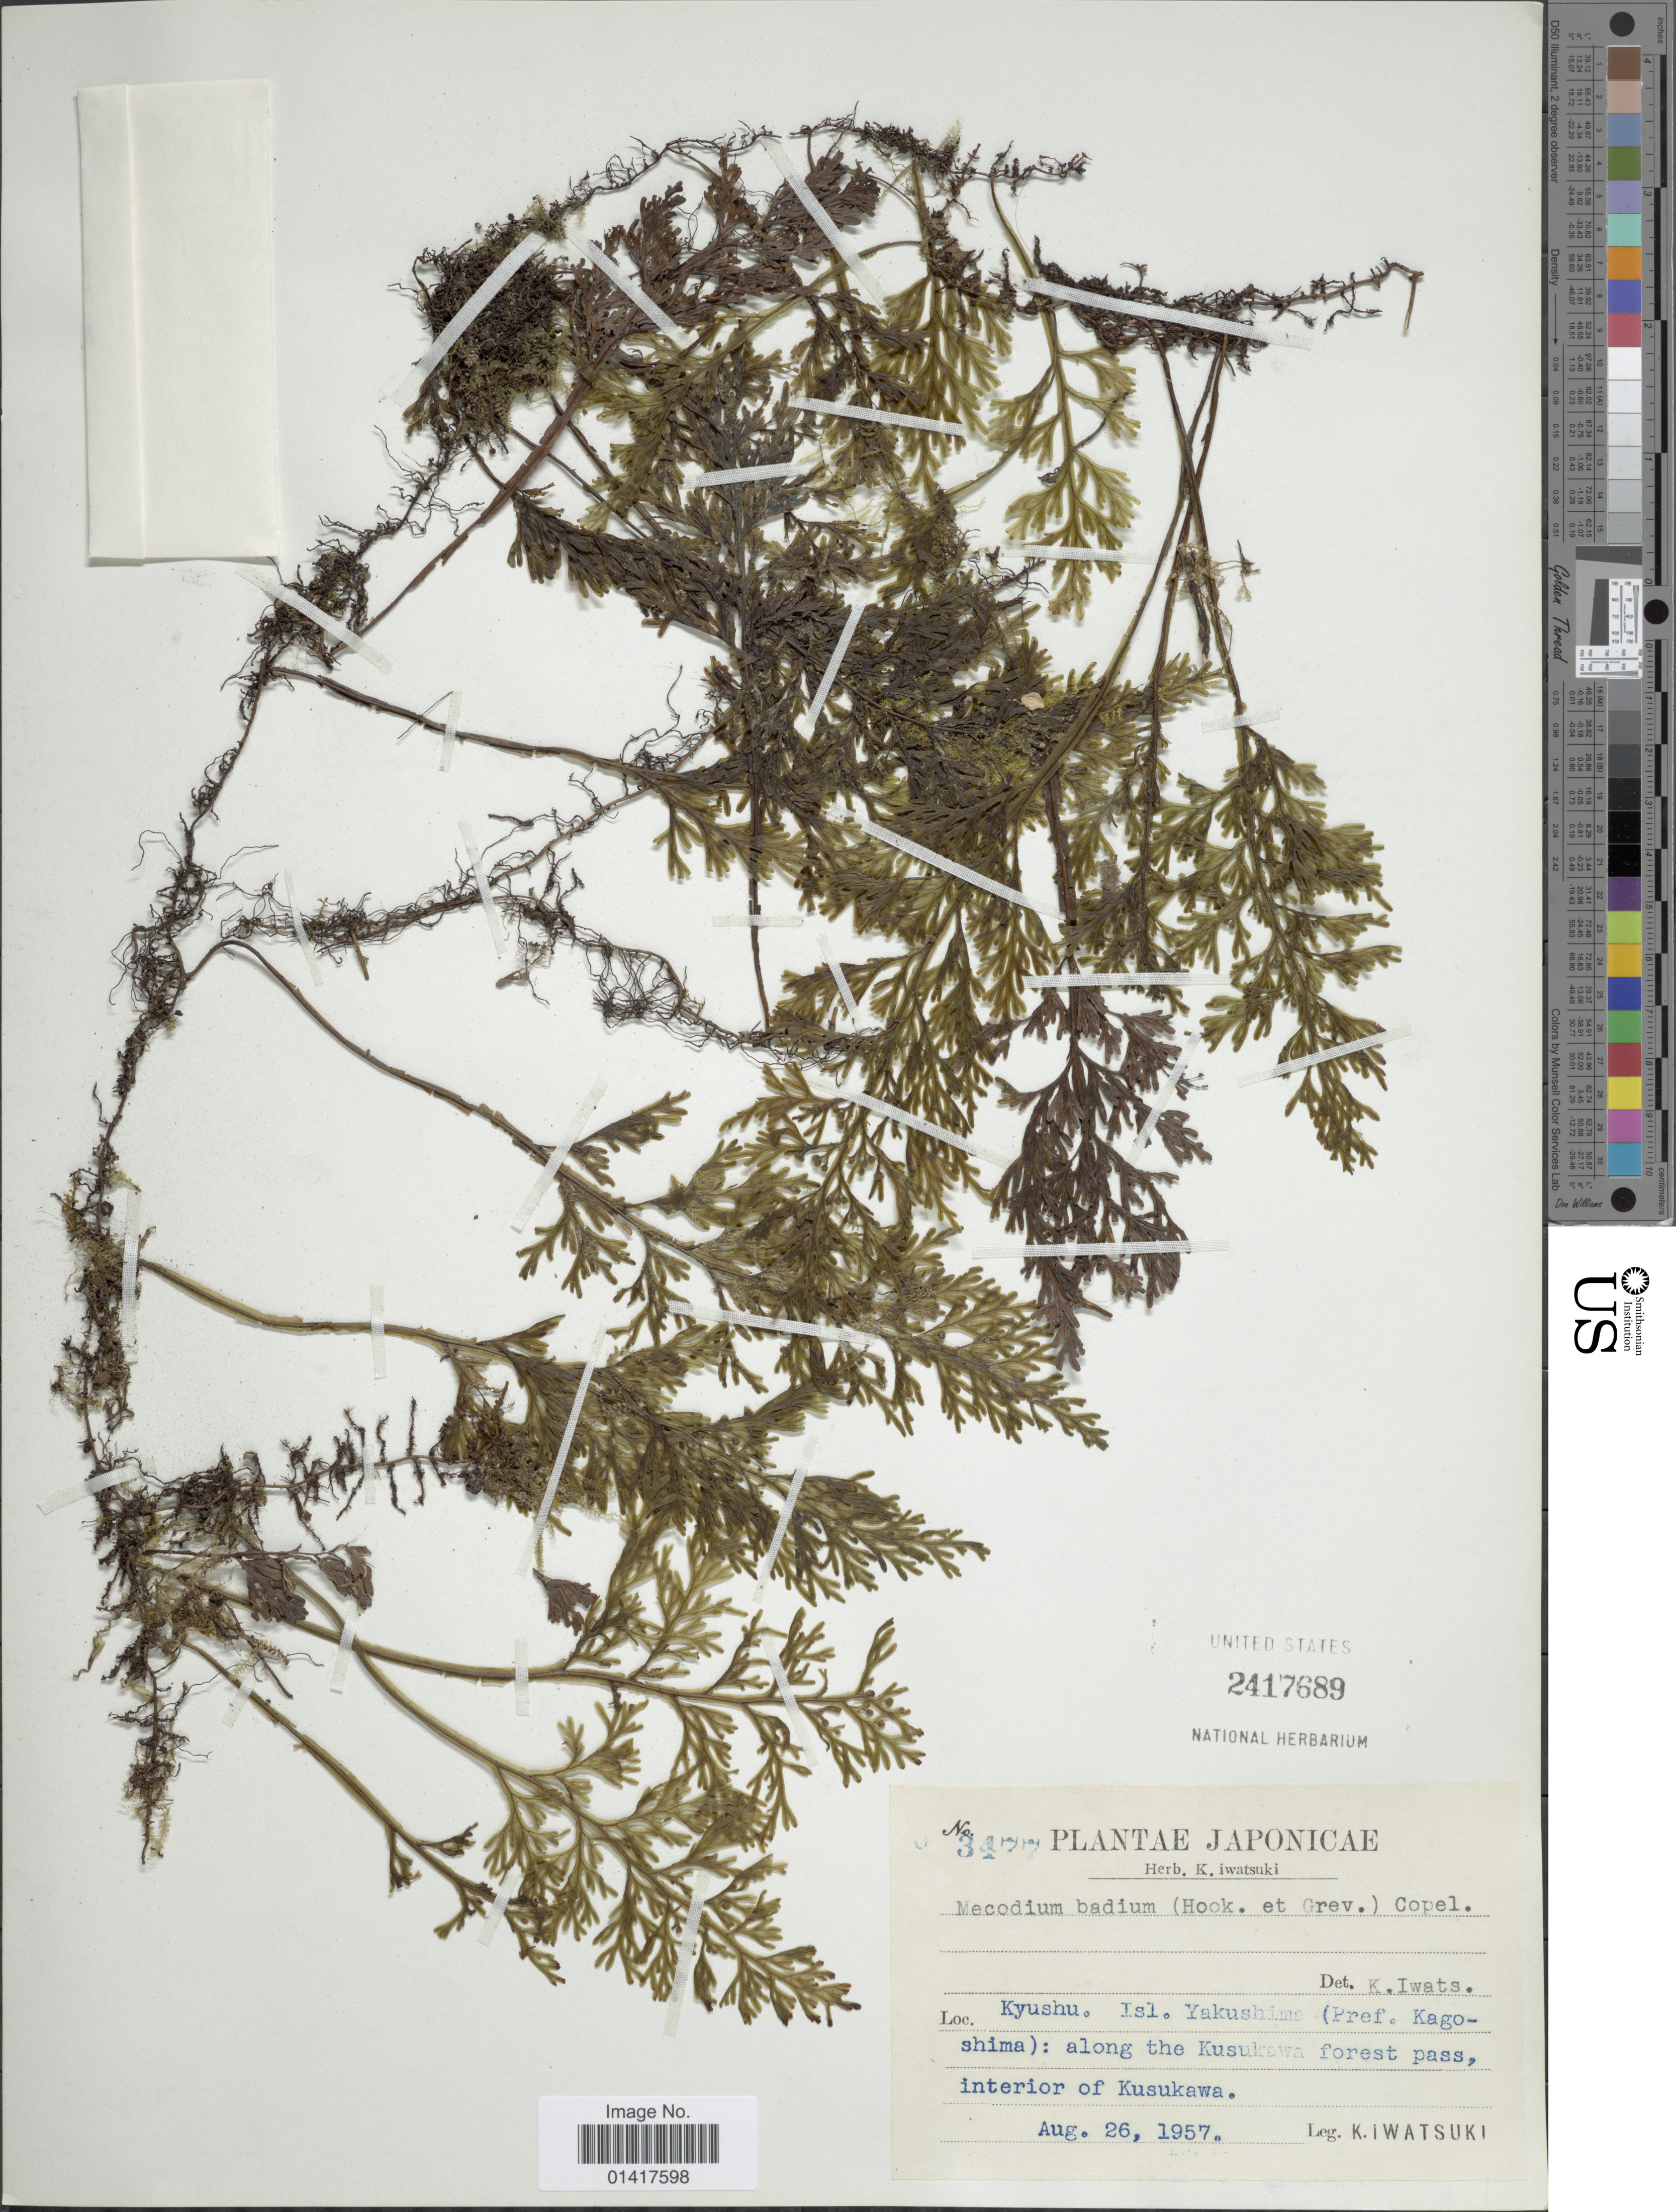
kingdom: Plantae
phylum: Tracheophyta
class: Polypodiopsida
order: Hymenophyllales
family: Hymenophyllaceae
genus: Hymenophyllum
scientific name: Hymenophyllum badium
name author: Hook. & Grev.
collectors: K. Iwatsuki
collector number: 3477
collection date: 1957-08-26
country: Japan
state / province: Kagosima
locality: Kyushu. Isl. Yakushima (Pref, Kagoshima): along the Kusukowa forest pass, interior of Kusukawa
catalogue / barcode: US 2417689